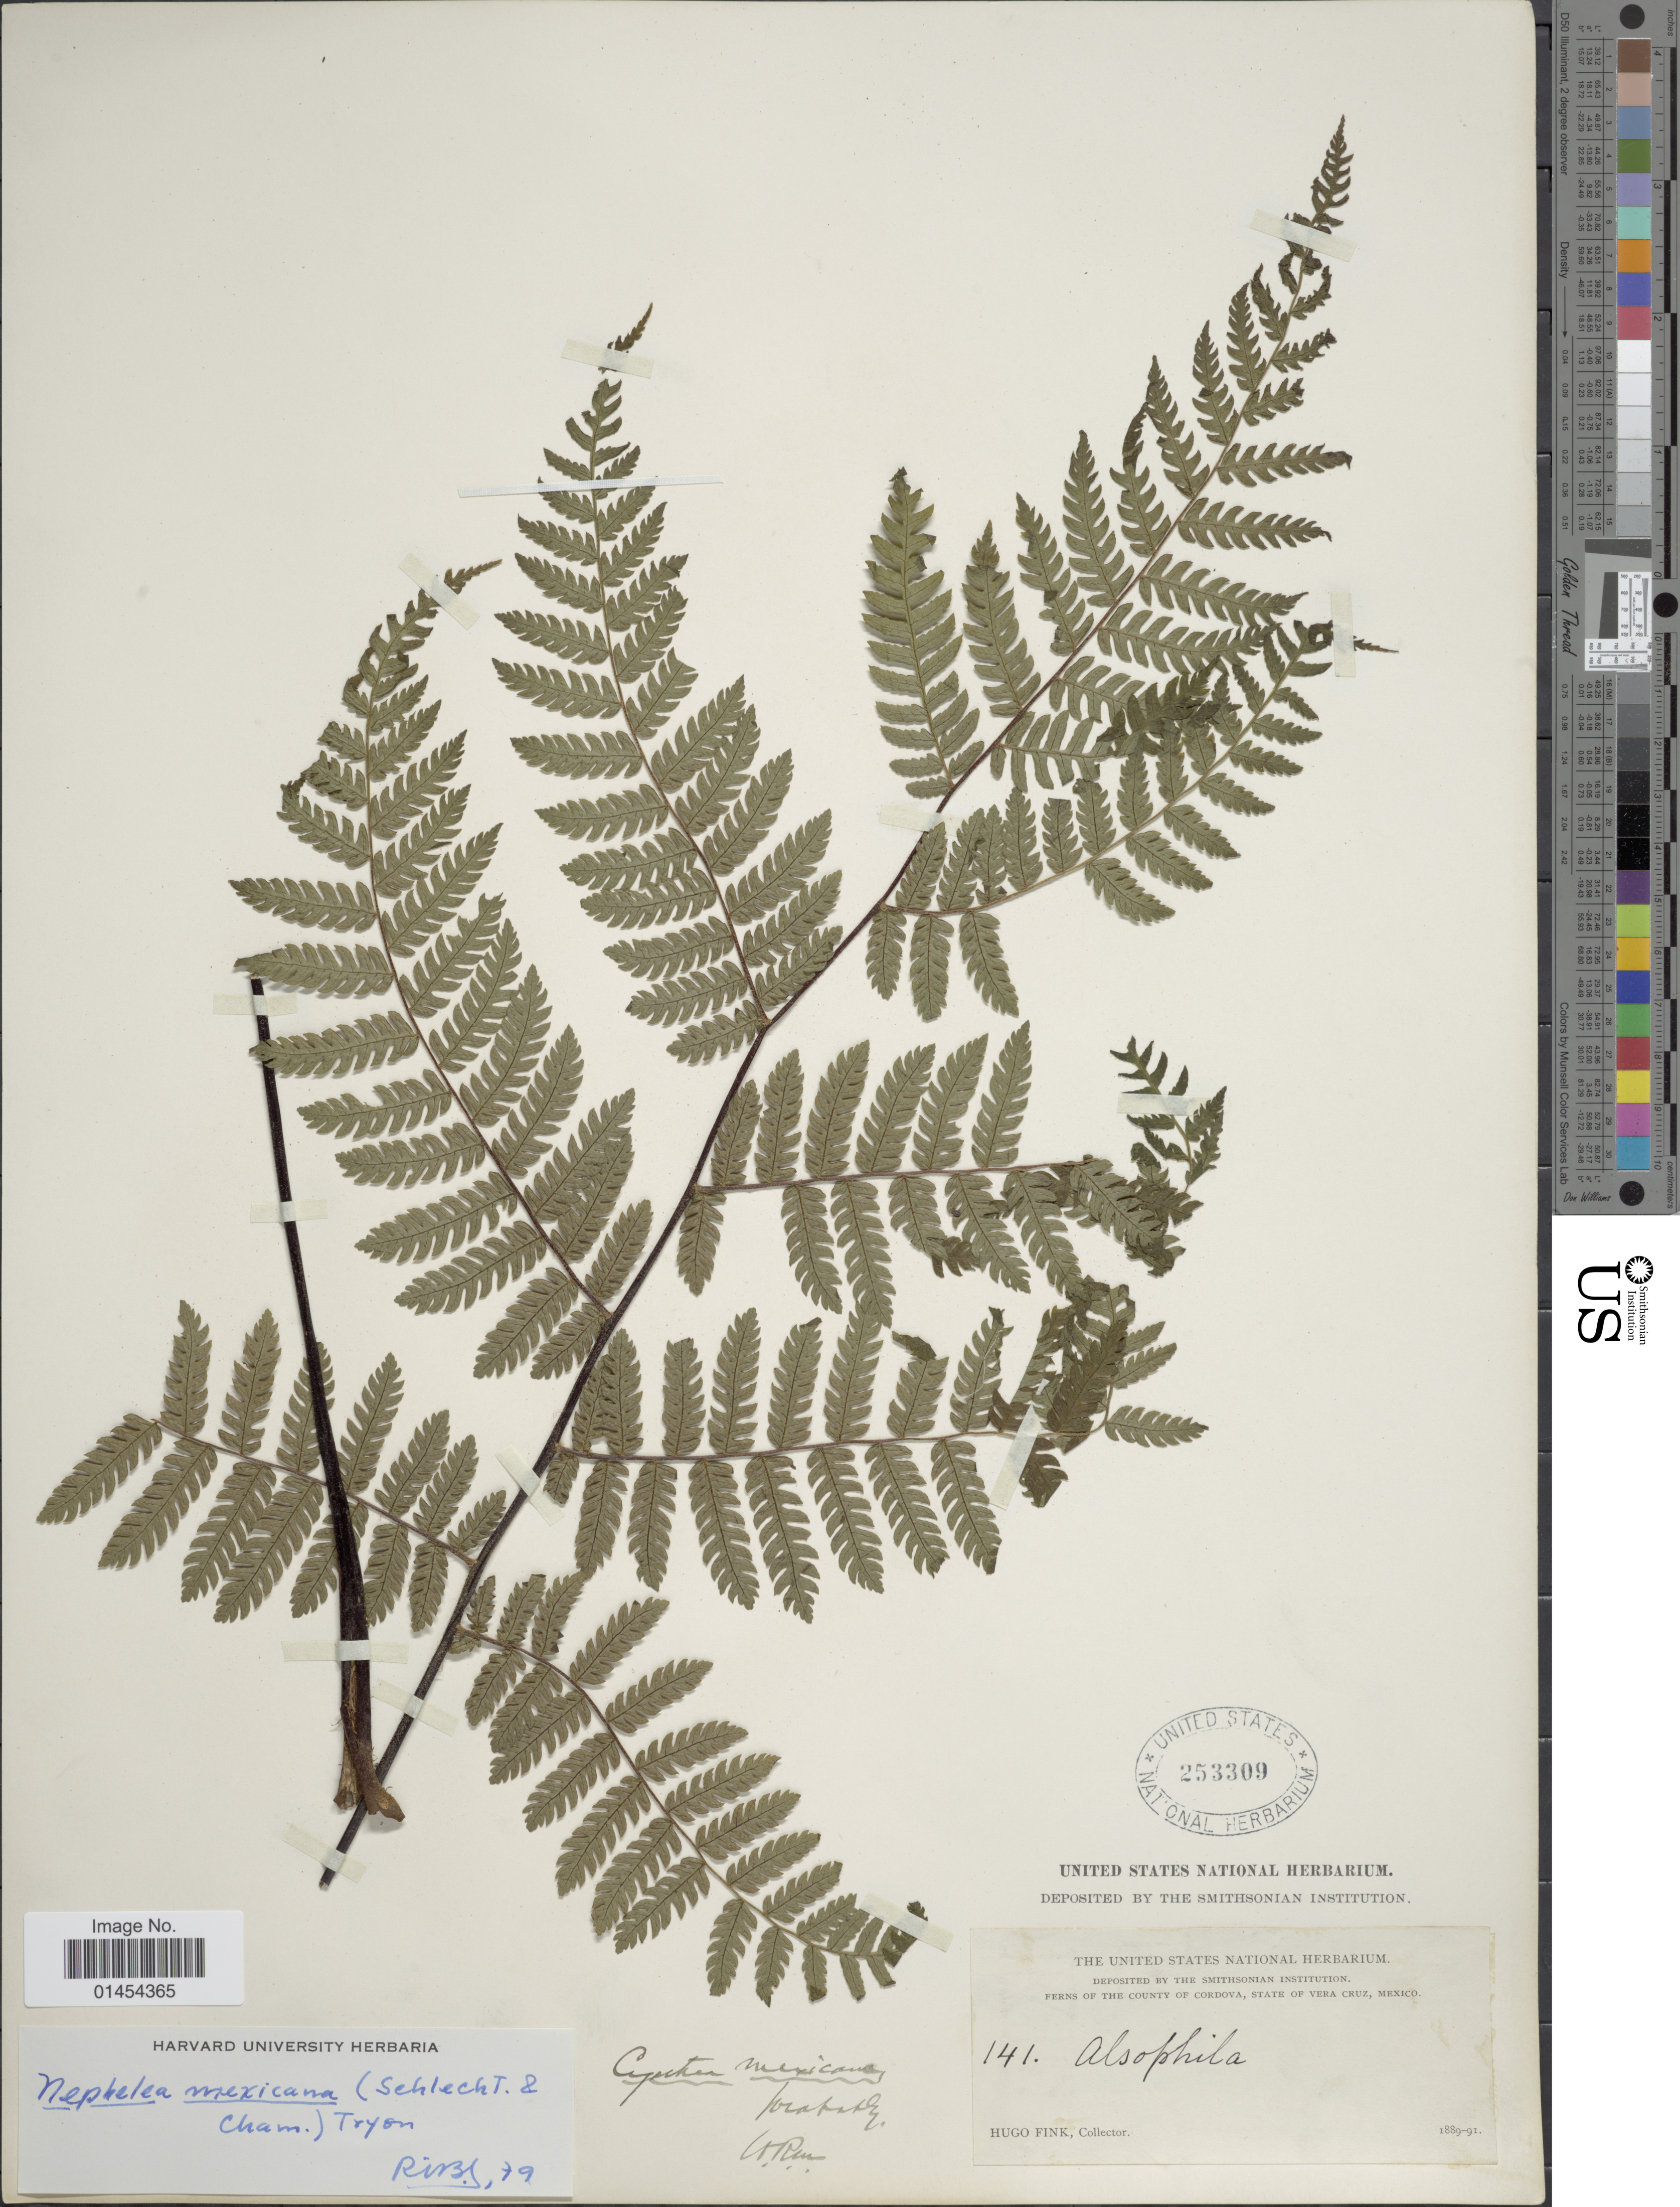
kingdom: Plantae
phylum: Tracheophyta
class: Polypodiopsida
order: Cyatheales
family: Cyatheaceae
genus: Alsophila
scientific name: Alsophila firma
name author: (Baker) D.S. Conant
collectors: H. Fink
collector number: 141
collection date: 1889/1891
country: Mexico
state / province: Veracruz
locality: Ferns of the County of Cordova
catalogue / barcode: US 253309